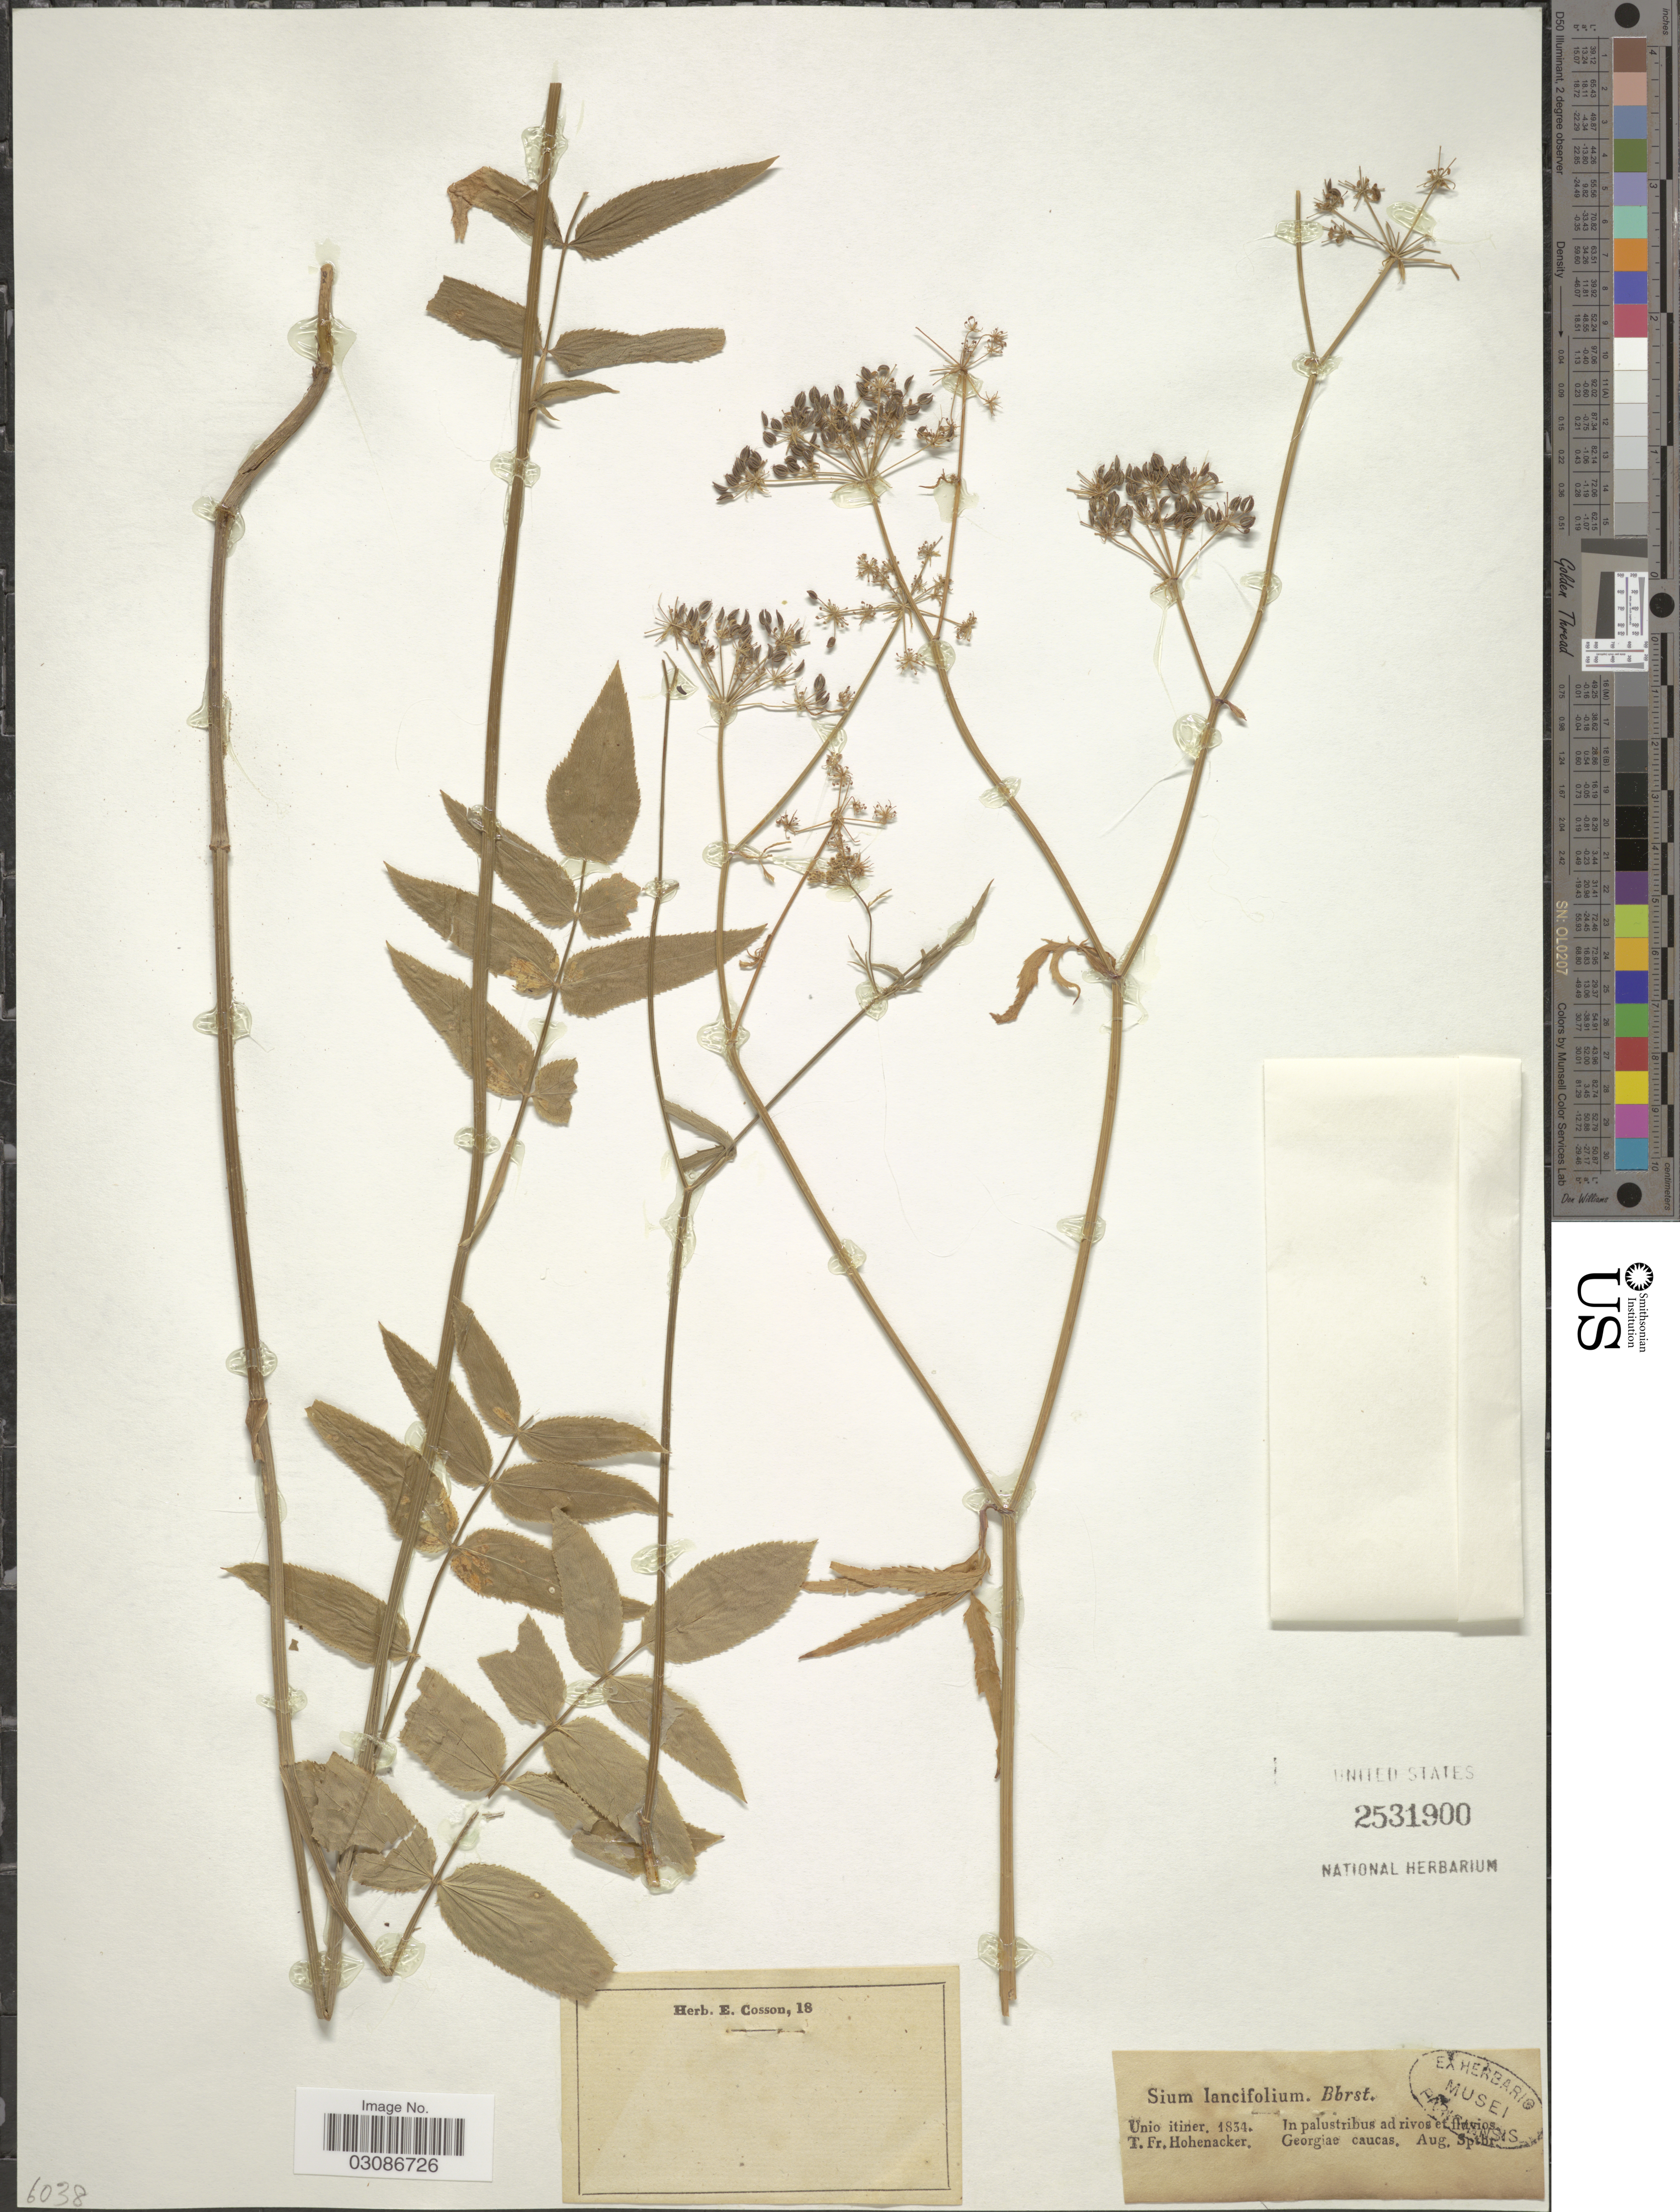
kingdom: Plantae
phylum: Tracheophyta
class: Magnoliopsida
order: Apiales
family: Apiaceae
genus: Sium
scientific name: Sium lancifolium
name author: M. Bieb.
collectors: T. Hohenacker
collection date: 1834-08/1834-09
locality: Georgiae caucas.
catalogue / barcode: US 2531900